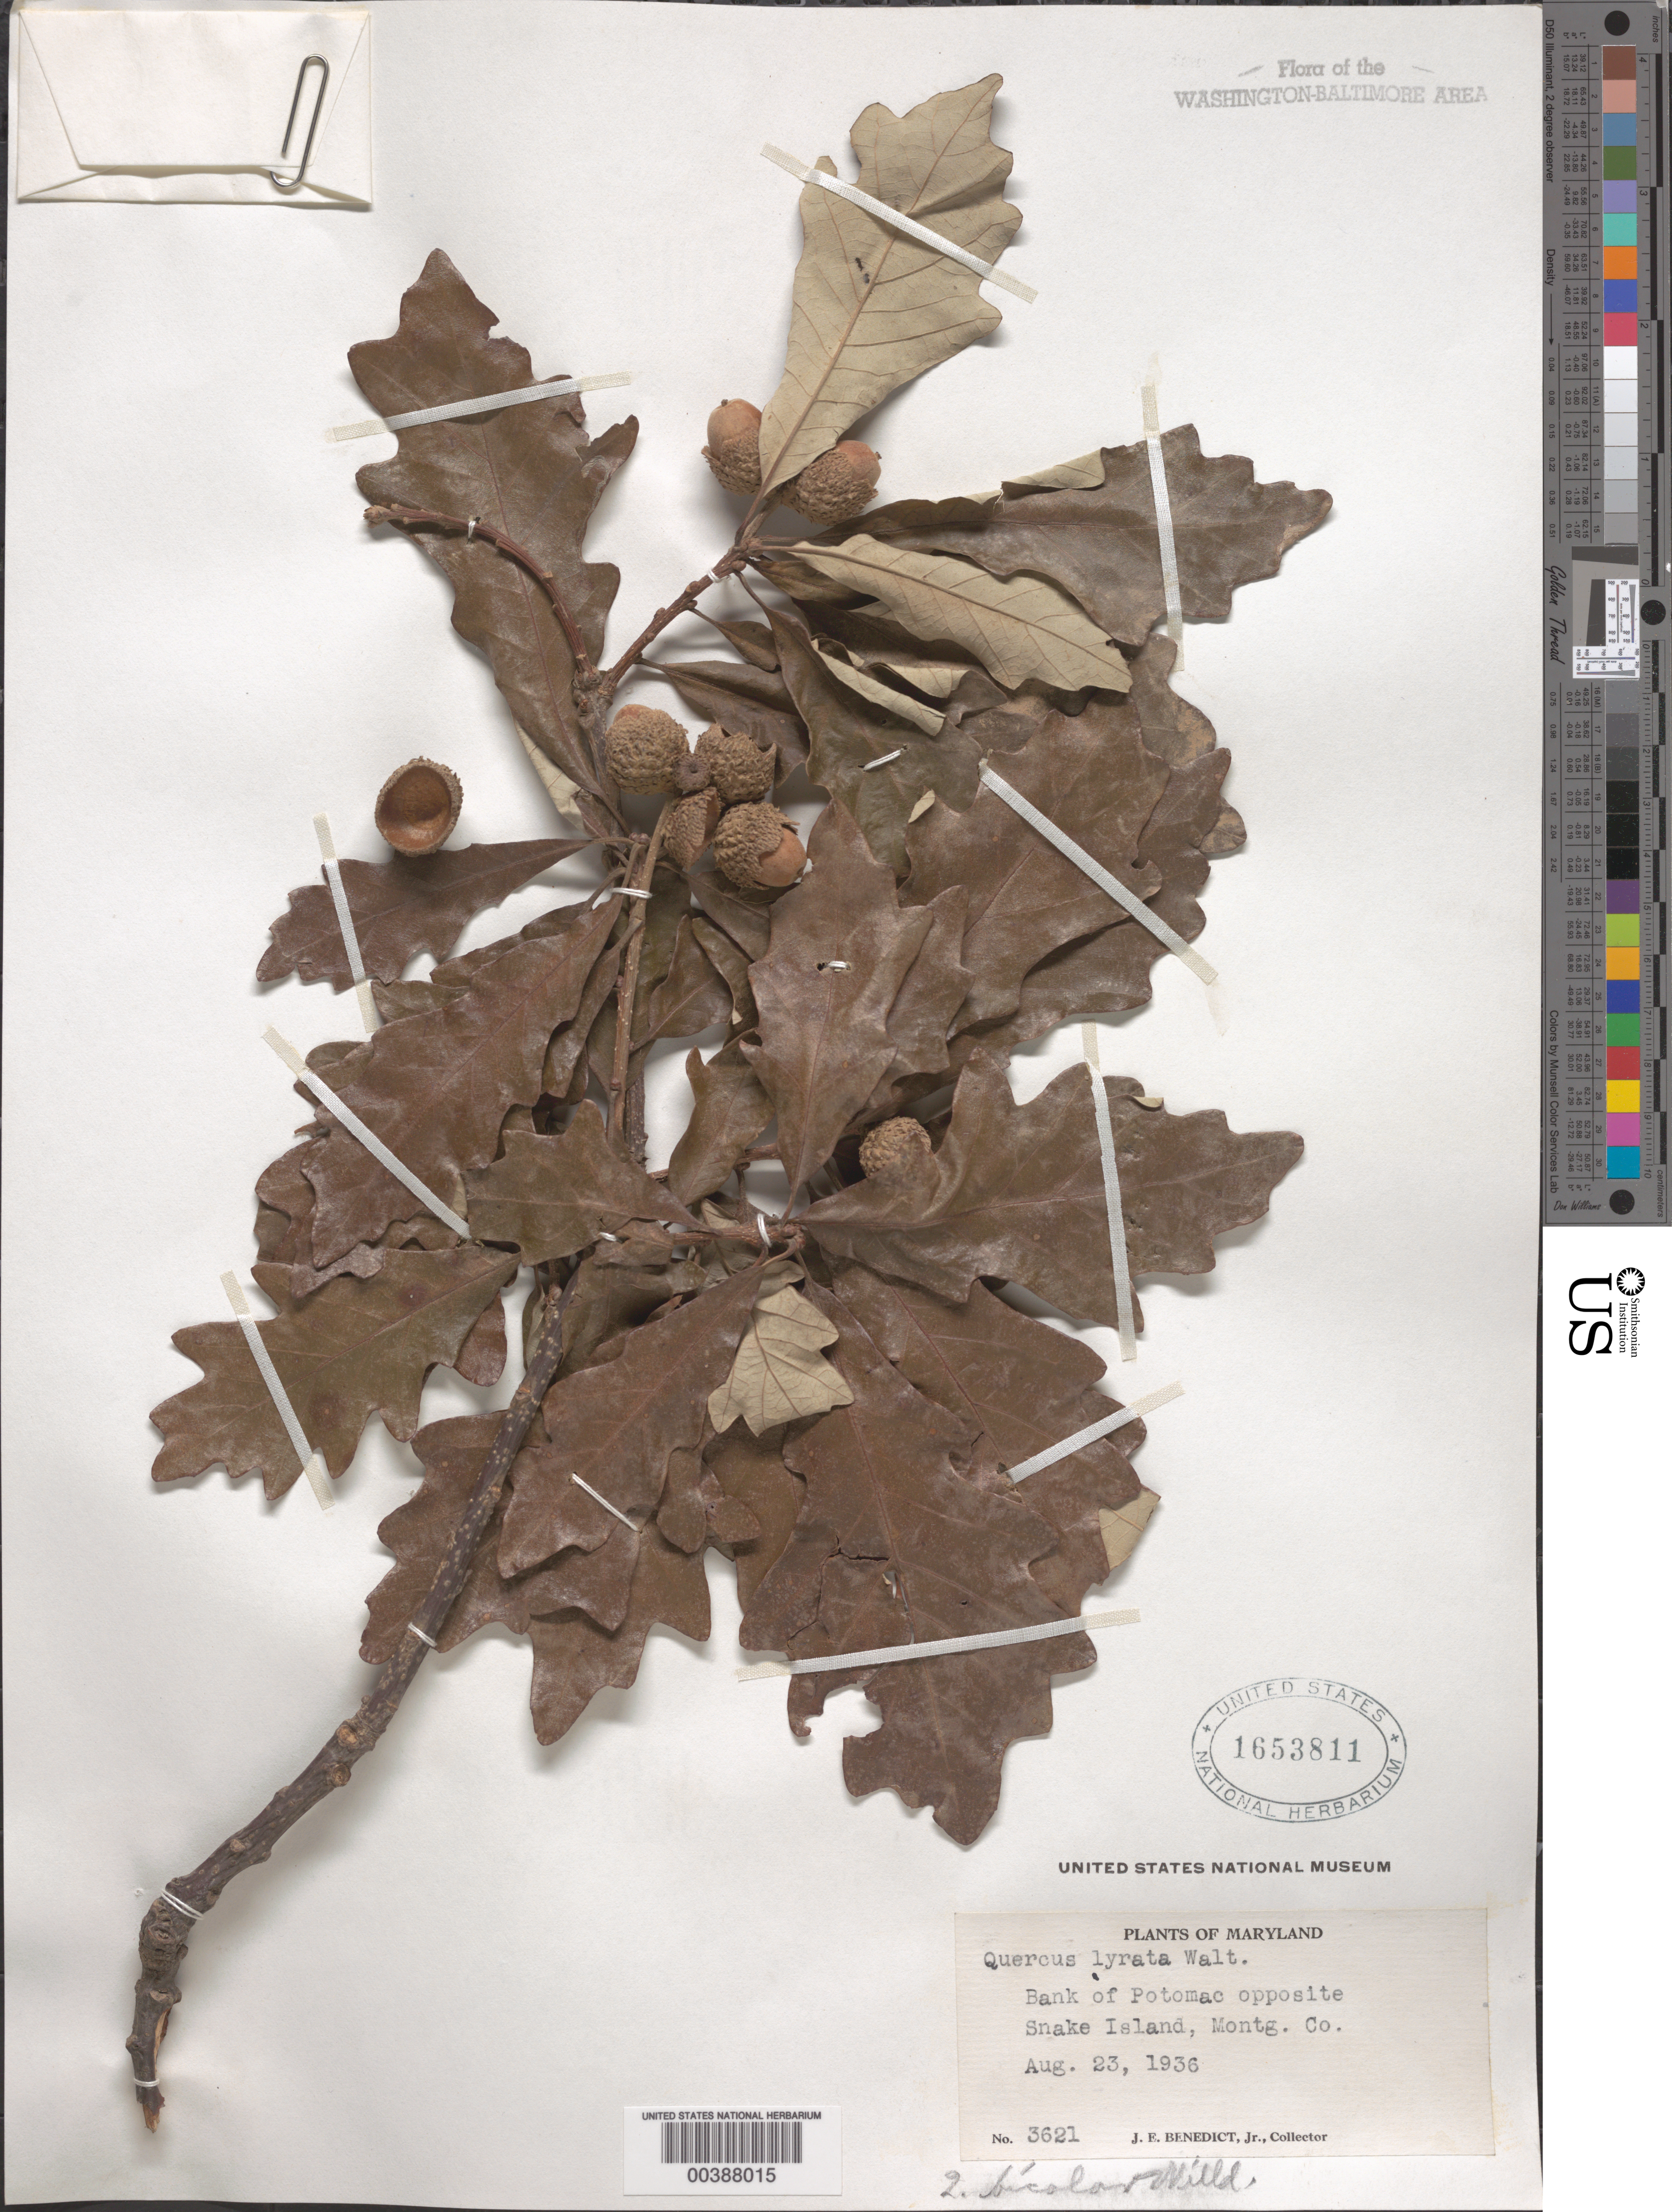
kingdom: Plantae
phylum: Tracheophyta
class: Magnoliopsida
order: Fagales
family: Fagaceae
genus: Quercus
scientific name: Quercus bicolor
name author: Willd.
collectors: J. E. Benedict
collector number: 3621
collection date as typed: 23 Aug 1936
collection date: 1936-08-23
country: United States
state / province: Maryland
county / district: Montgomery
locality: Potomac River Bank, opposite Snake Island C. & O. Canal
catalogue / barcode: US 1653811